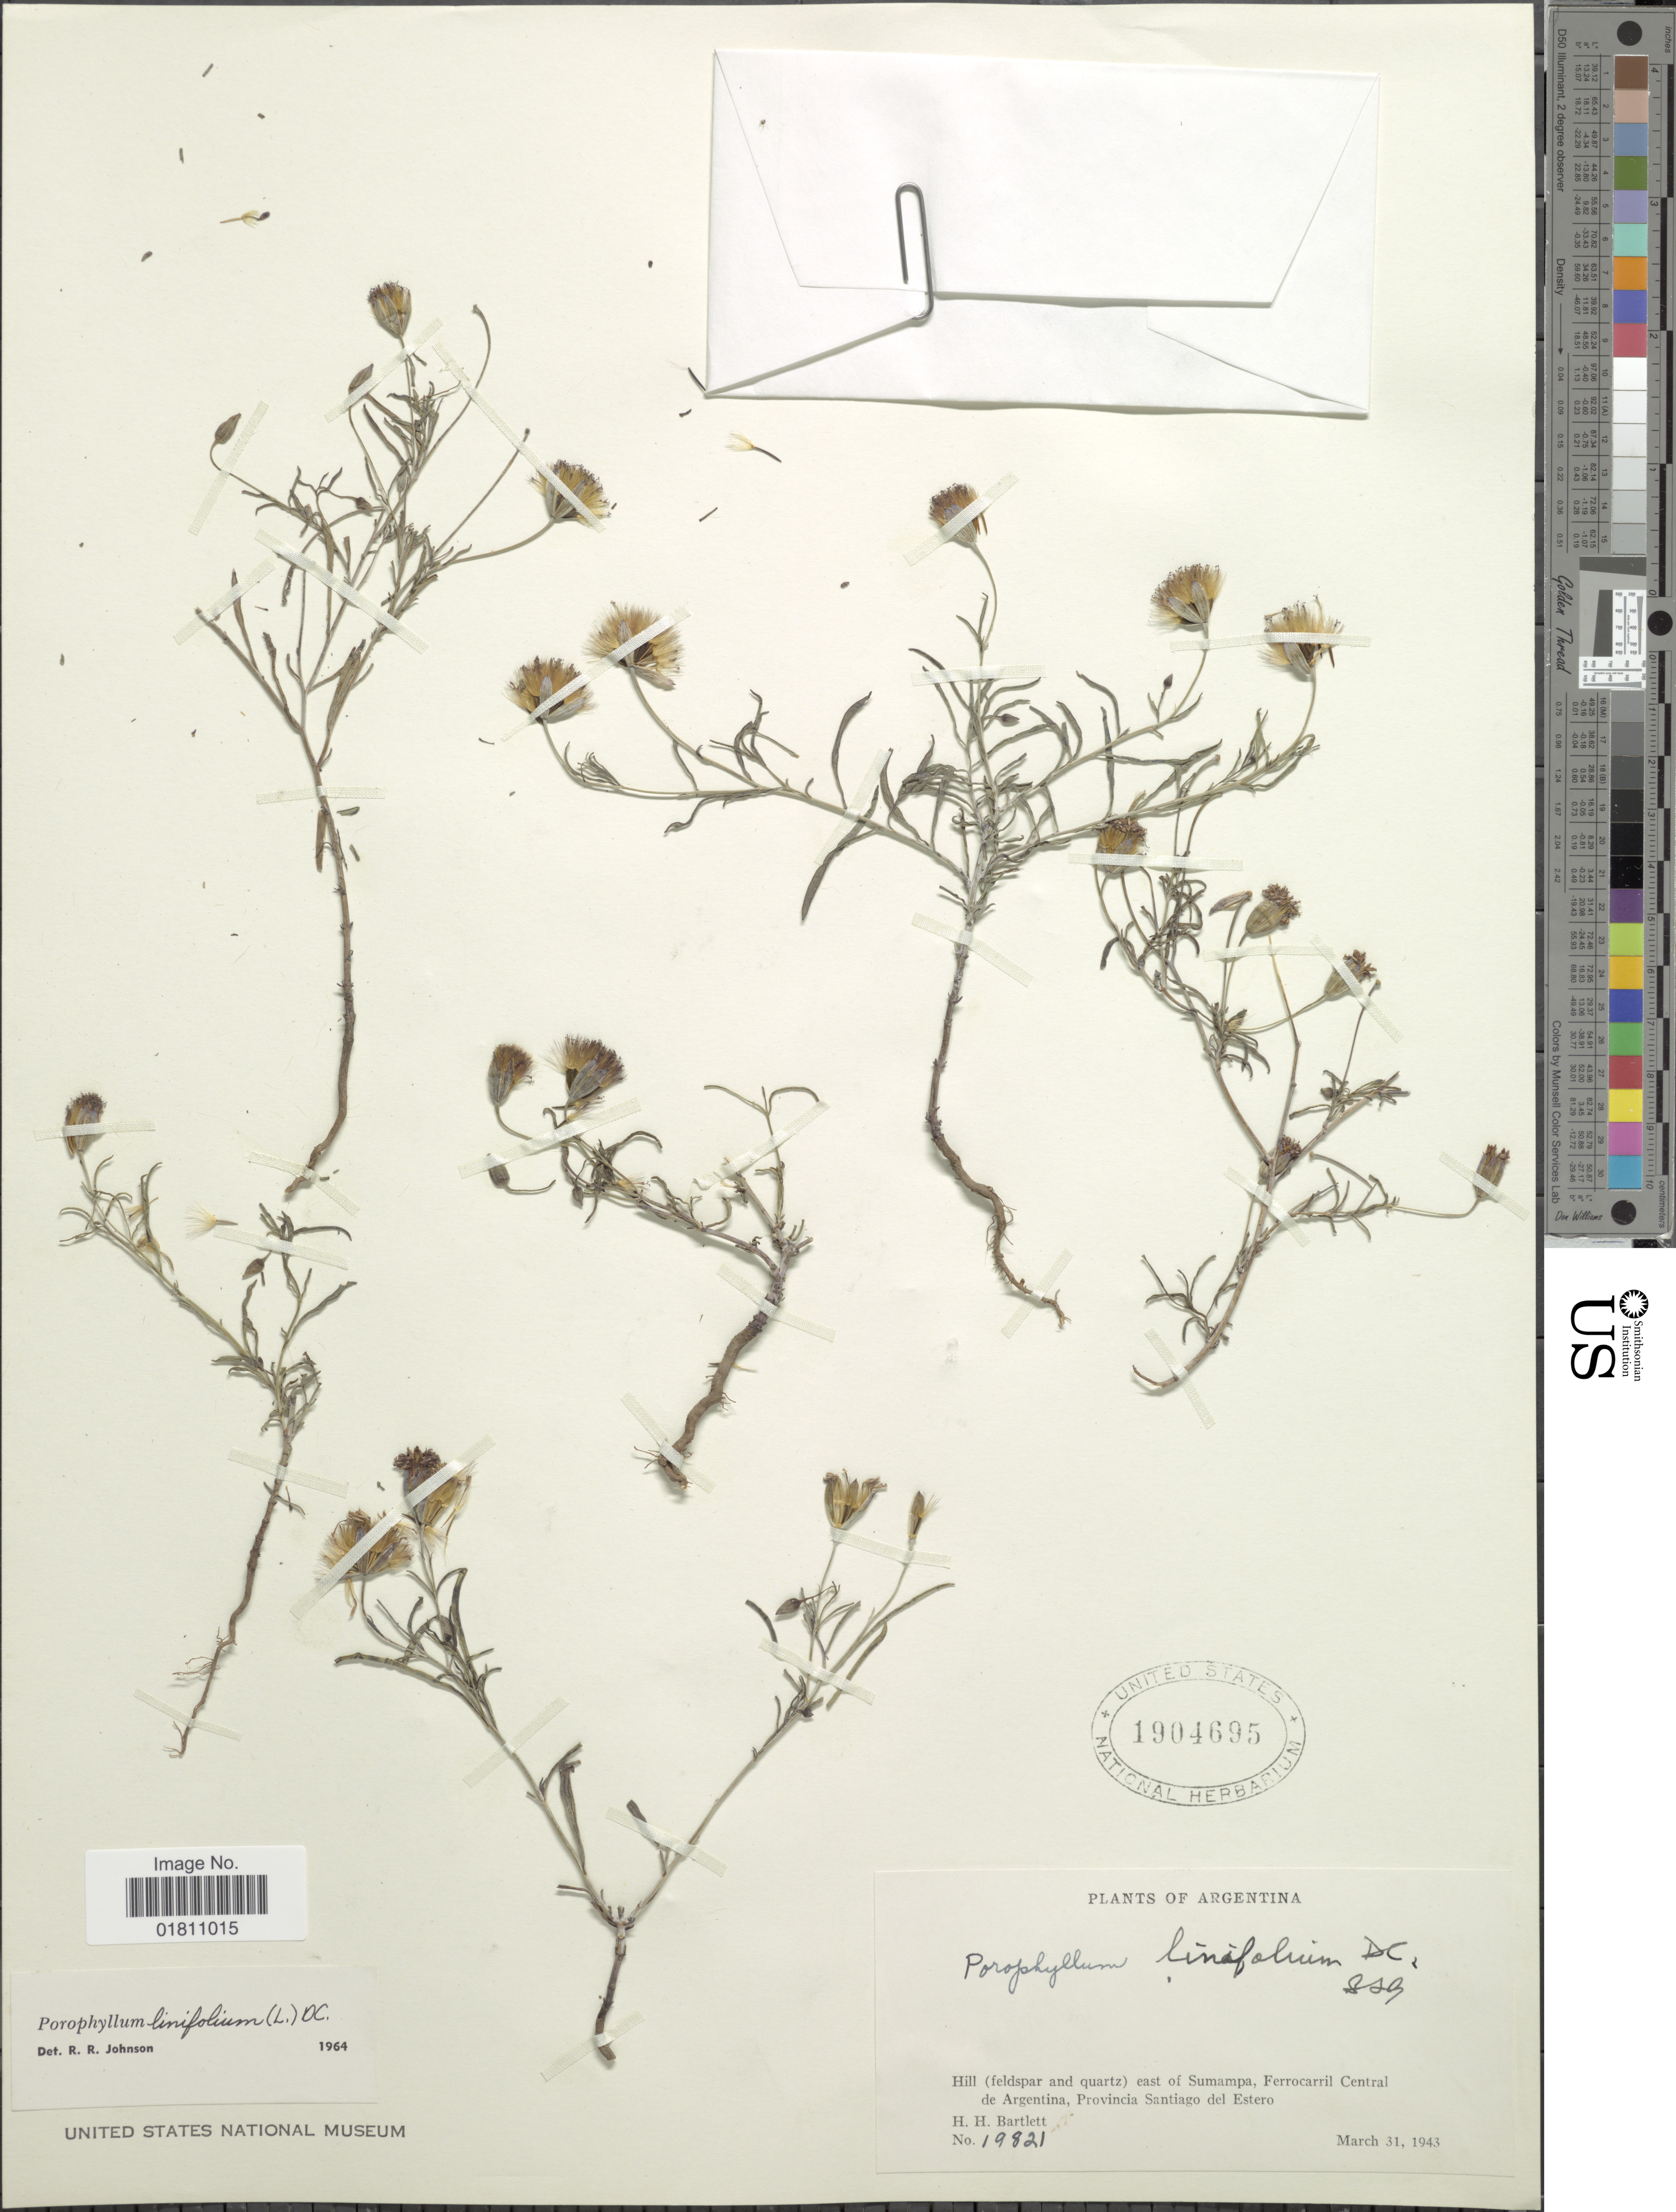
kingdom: Plantae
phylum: Tracheophyta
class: Magnoliopsida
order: Asterales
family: Asteraceae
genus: Porophyllum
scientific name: Porophyllum linifolium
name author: (Ard.) DC.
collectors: H. H. Bartlett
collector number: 19821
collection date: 1943-03-31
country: Argentina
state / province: Santiago del Estero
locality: Hill (feldspar and quartz) east of Sumampa, Ferrocarril Central de Argentina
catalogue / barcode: US 1904695